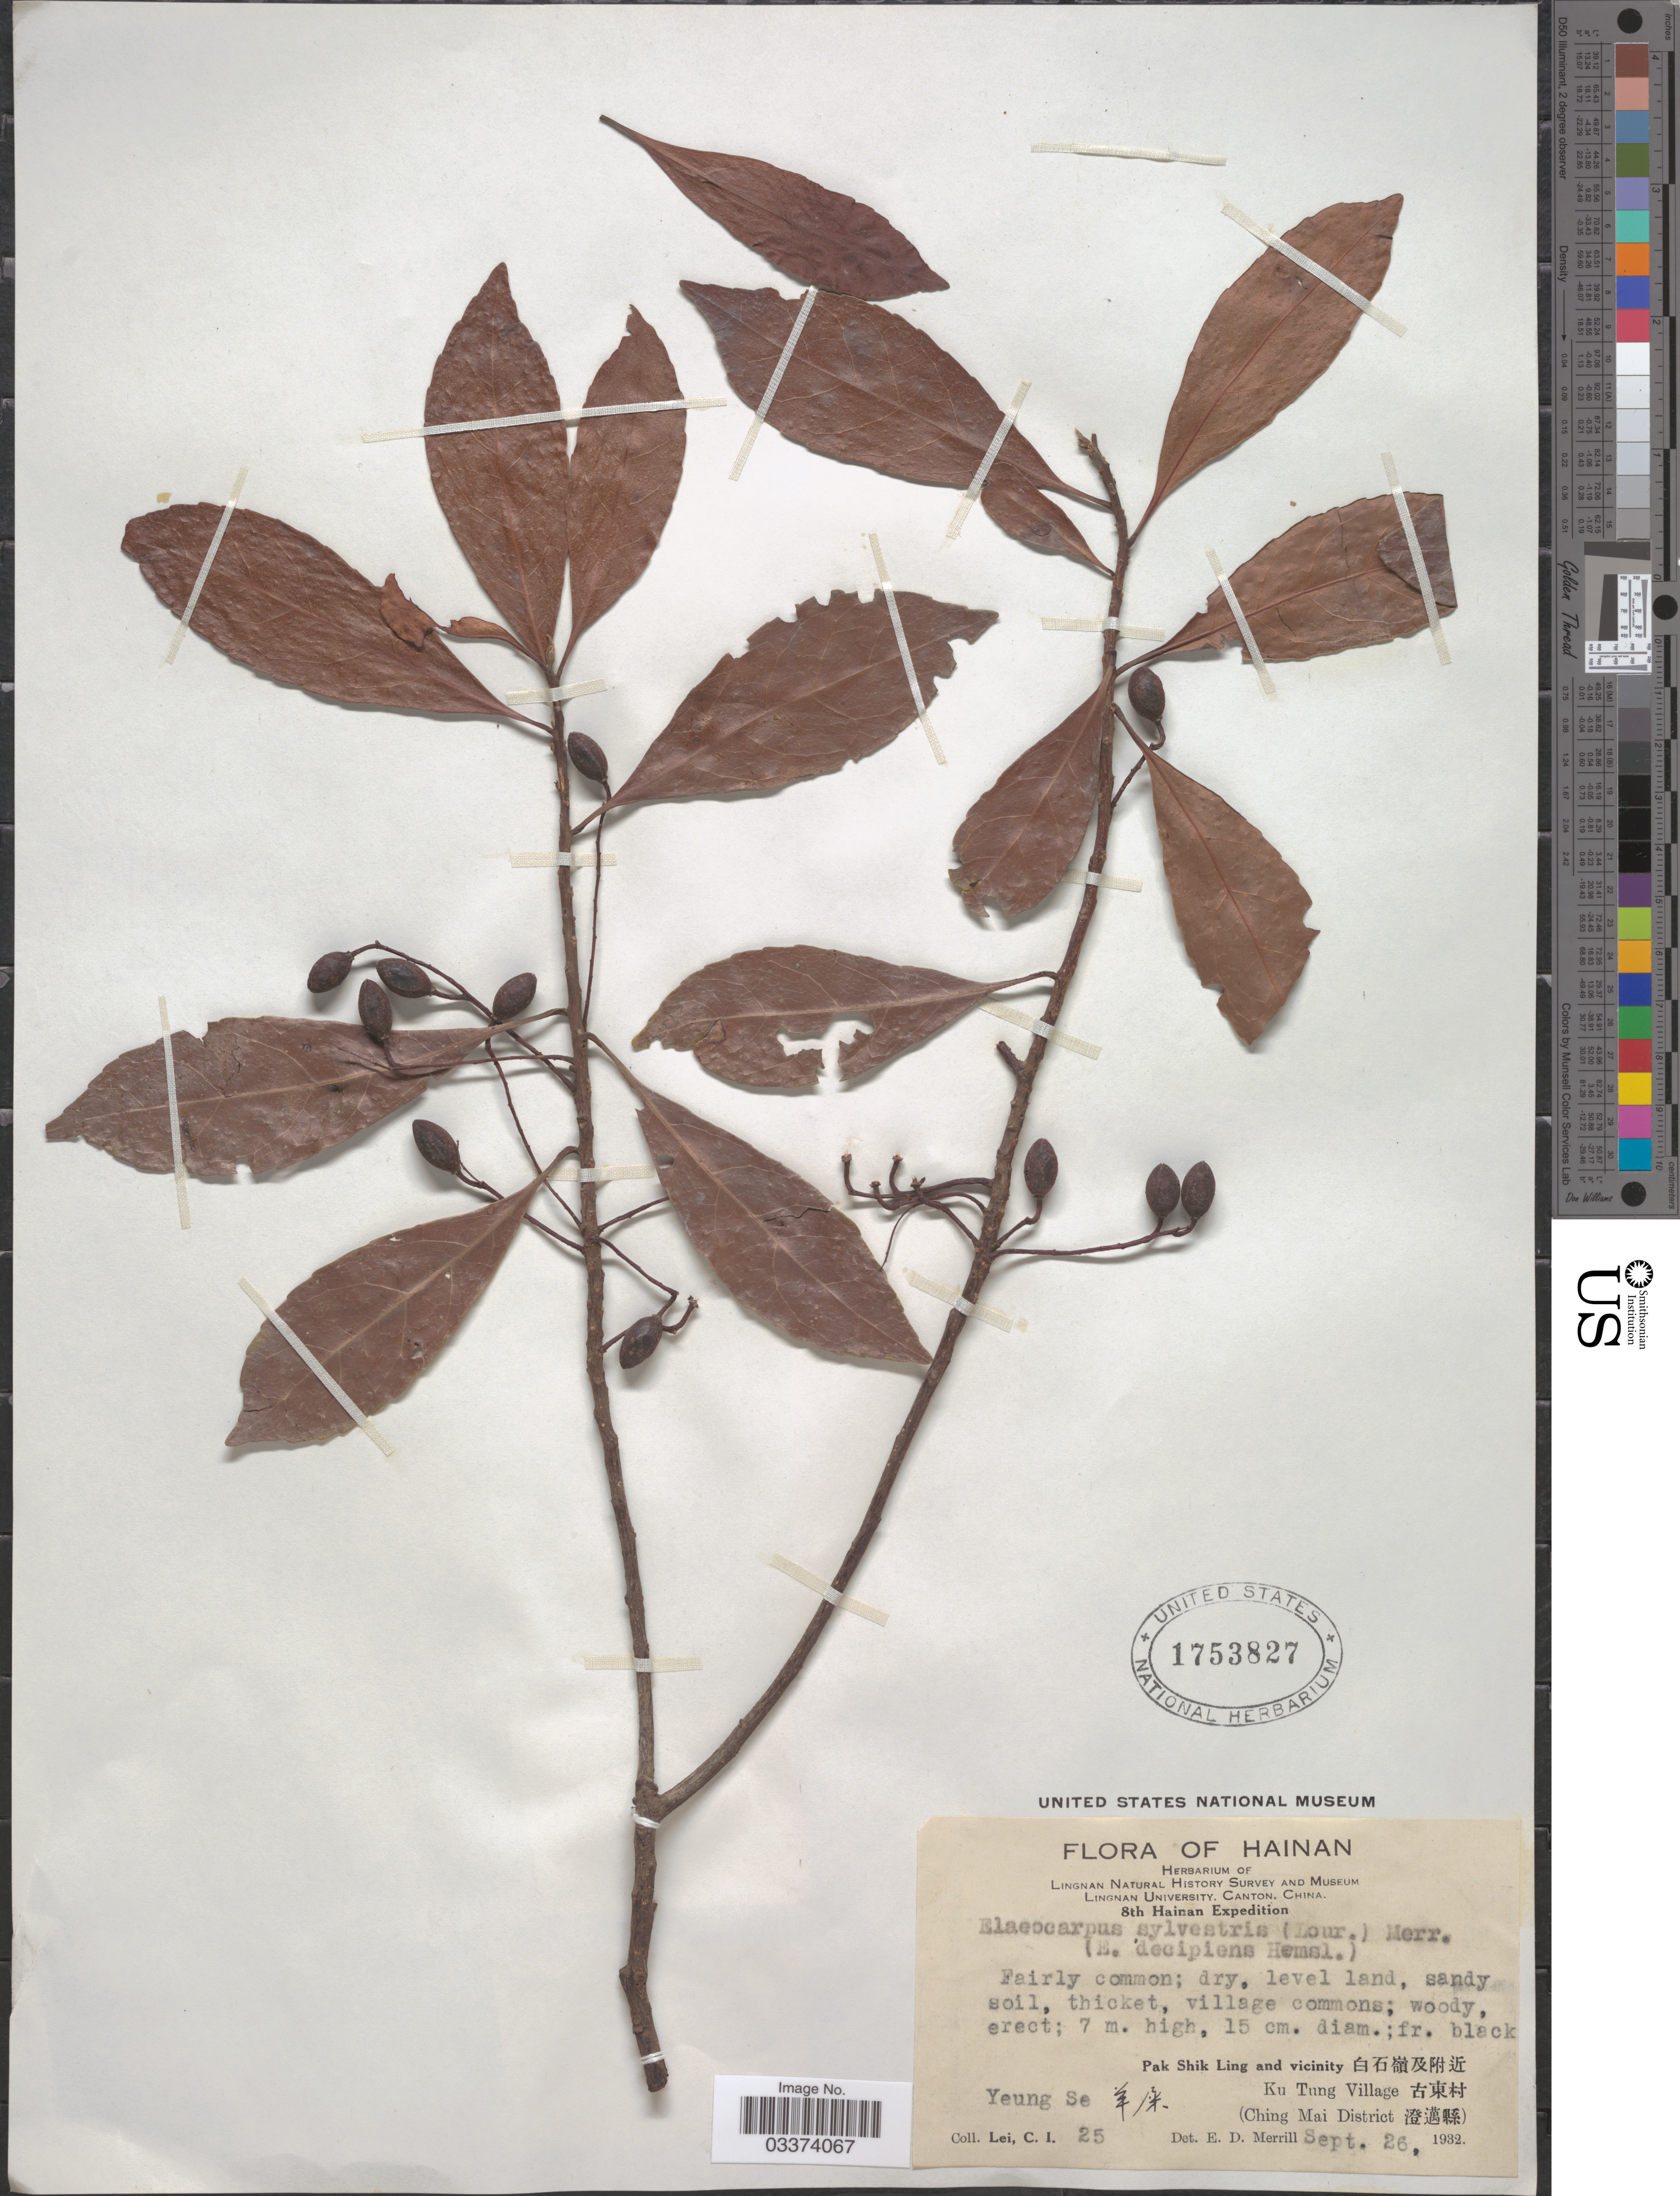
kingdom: Plantae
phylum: Tracheophyta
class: Magnoliopsida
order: Oxalidales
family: Elaeocarpaceae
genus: Elaeocarpus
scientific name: Elaeocarpus sylvestris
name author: (Lour.) Poir.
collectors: C. I. Lei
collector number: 25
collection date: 1932-09-26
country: China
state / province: Hainan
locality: Yeung Se. Pak Shik Ling and vicinity Ku Tung Village (Ching Mai District).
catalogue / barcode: US 1753827